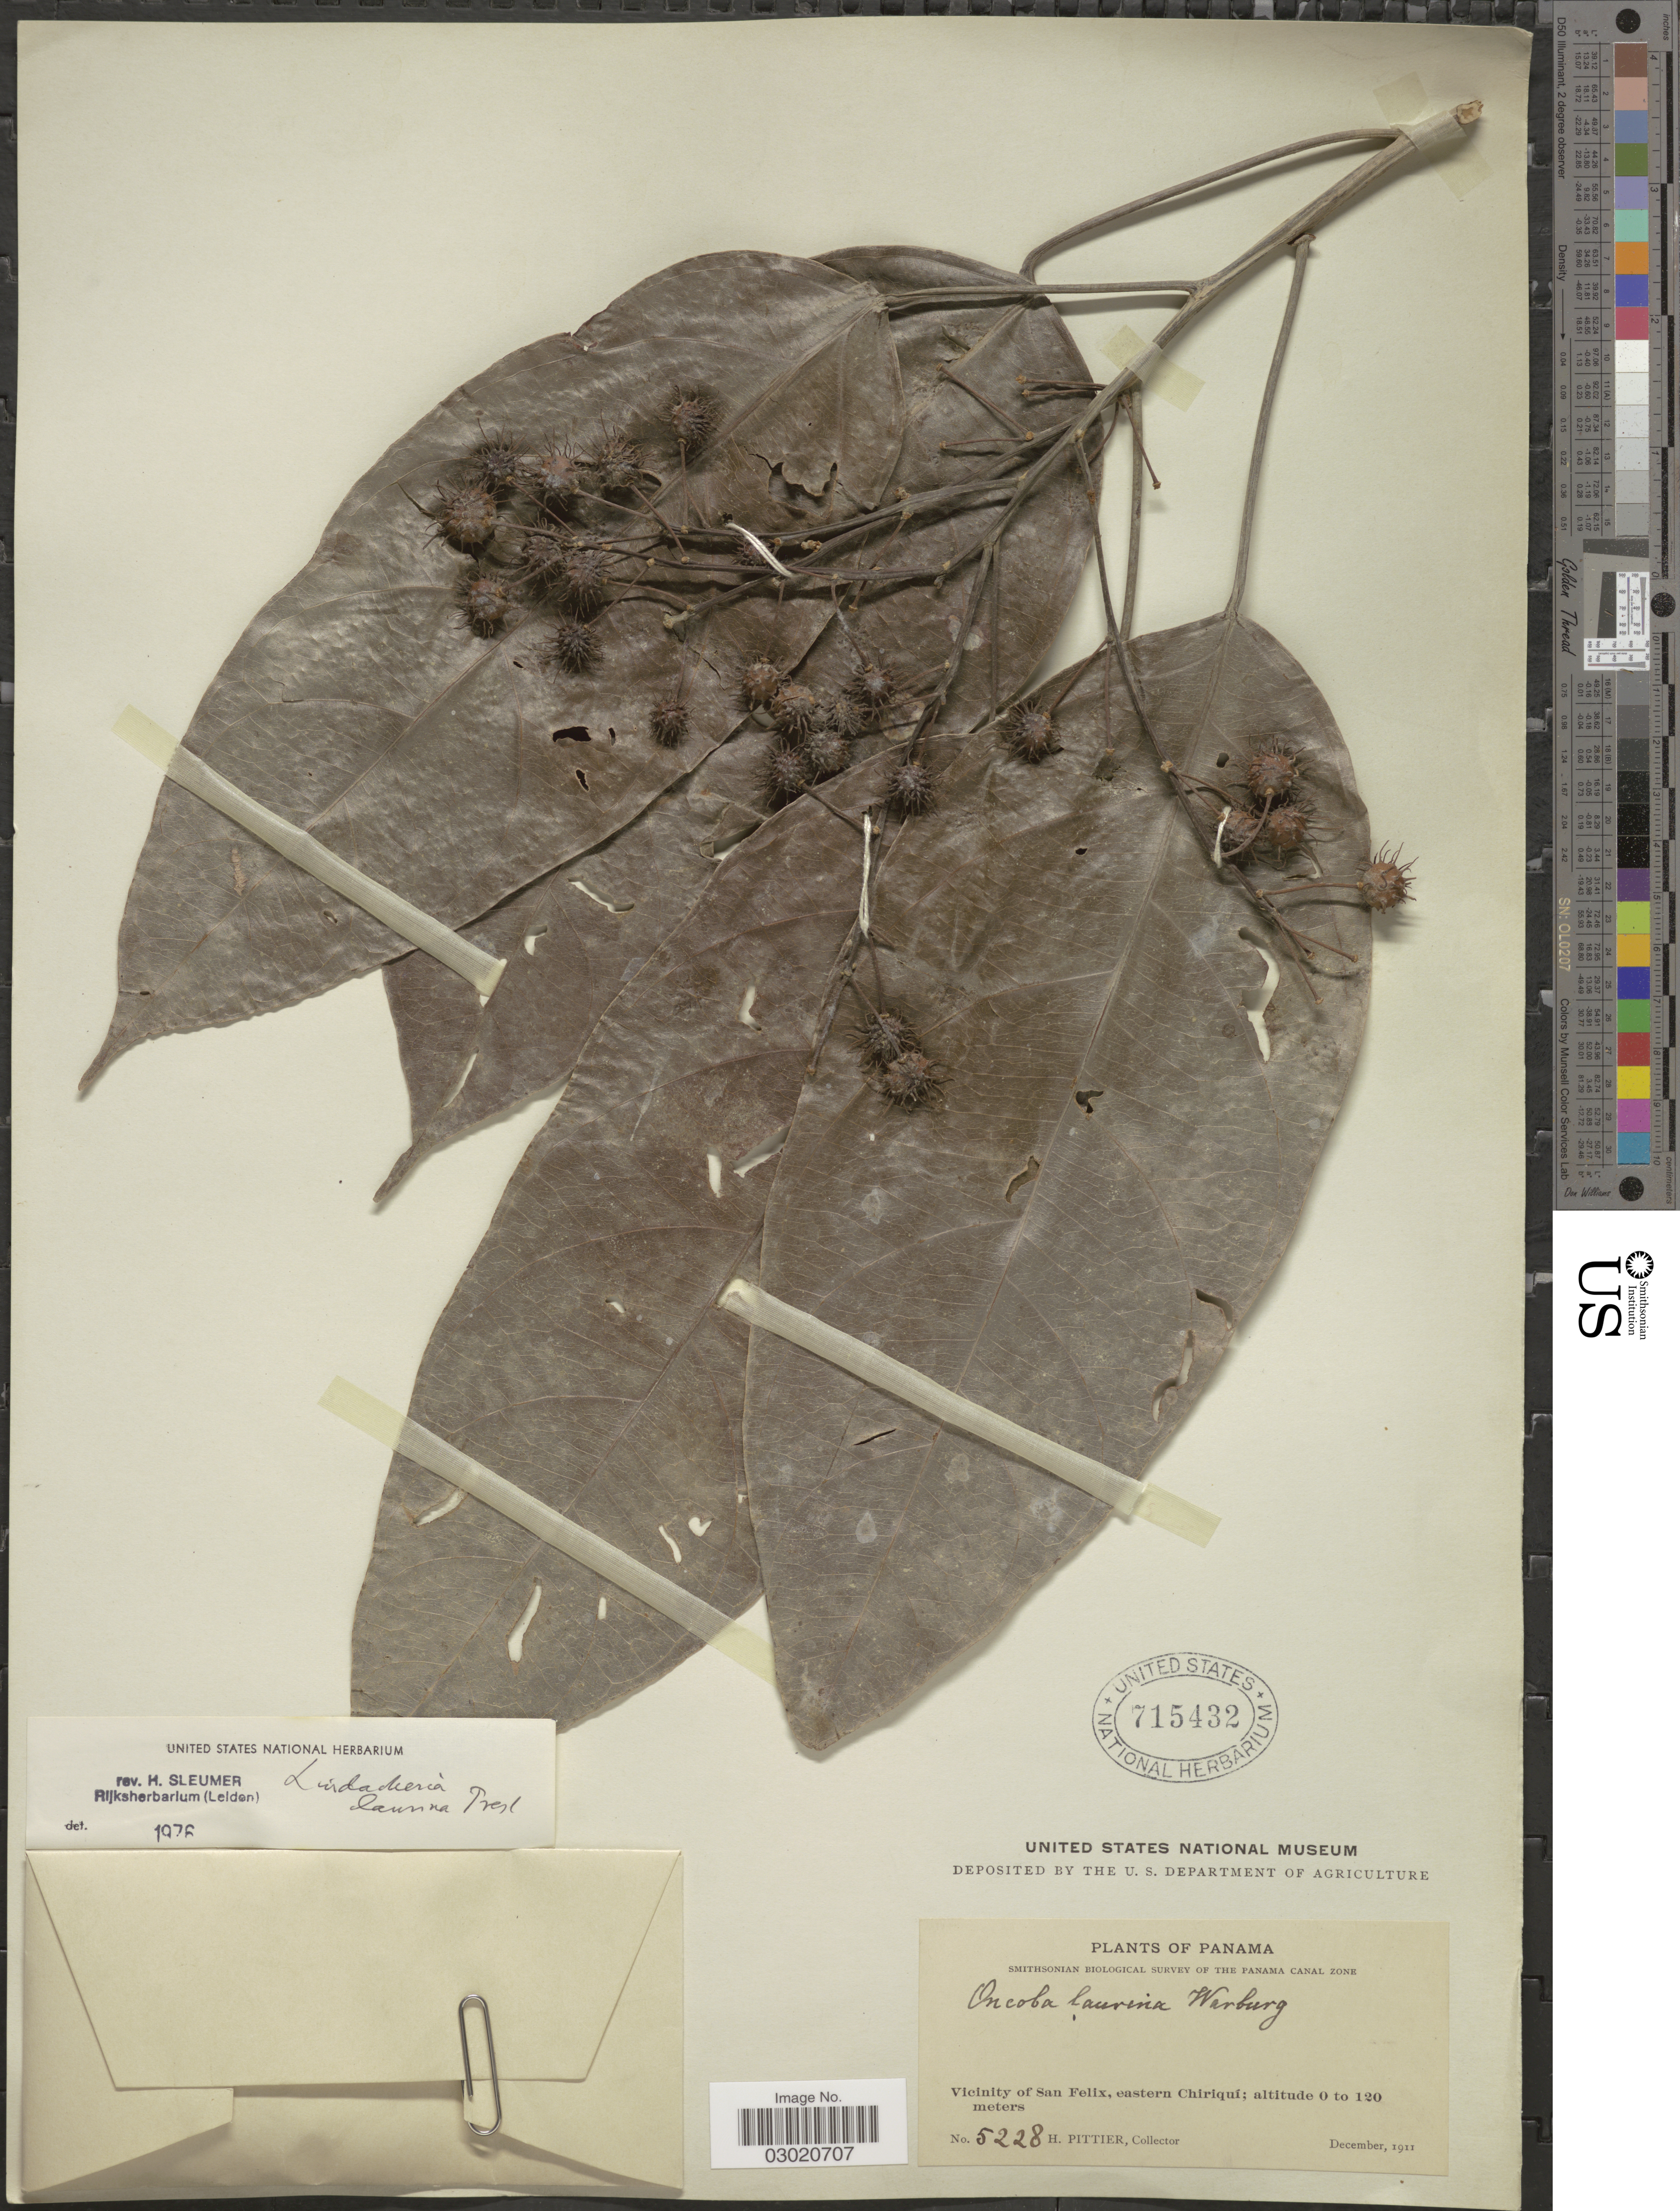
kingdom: Plantae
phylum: Tracheophyta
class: Magnoliopsida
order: Malpighiales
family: Achariaceae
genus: Lindackeria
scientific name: Lindackeria laurina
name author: C. Presl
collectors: H. F. Pittier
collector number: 5228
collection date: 1911-12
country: Panama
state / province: Chiriqui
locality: Vicinity of San Felix, eastern Chiriquí.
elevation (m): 0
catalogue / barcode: US 715432